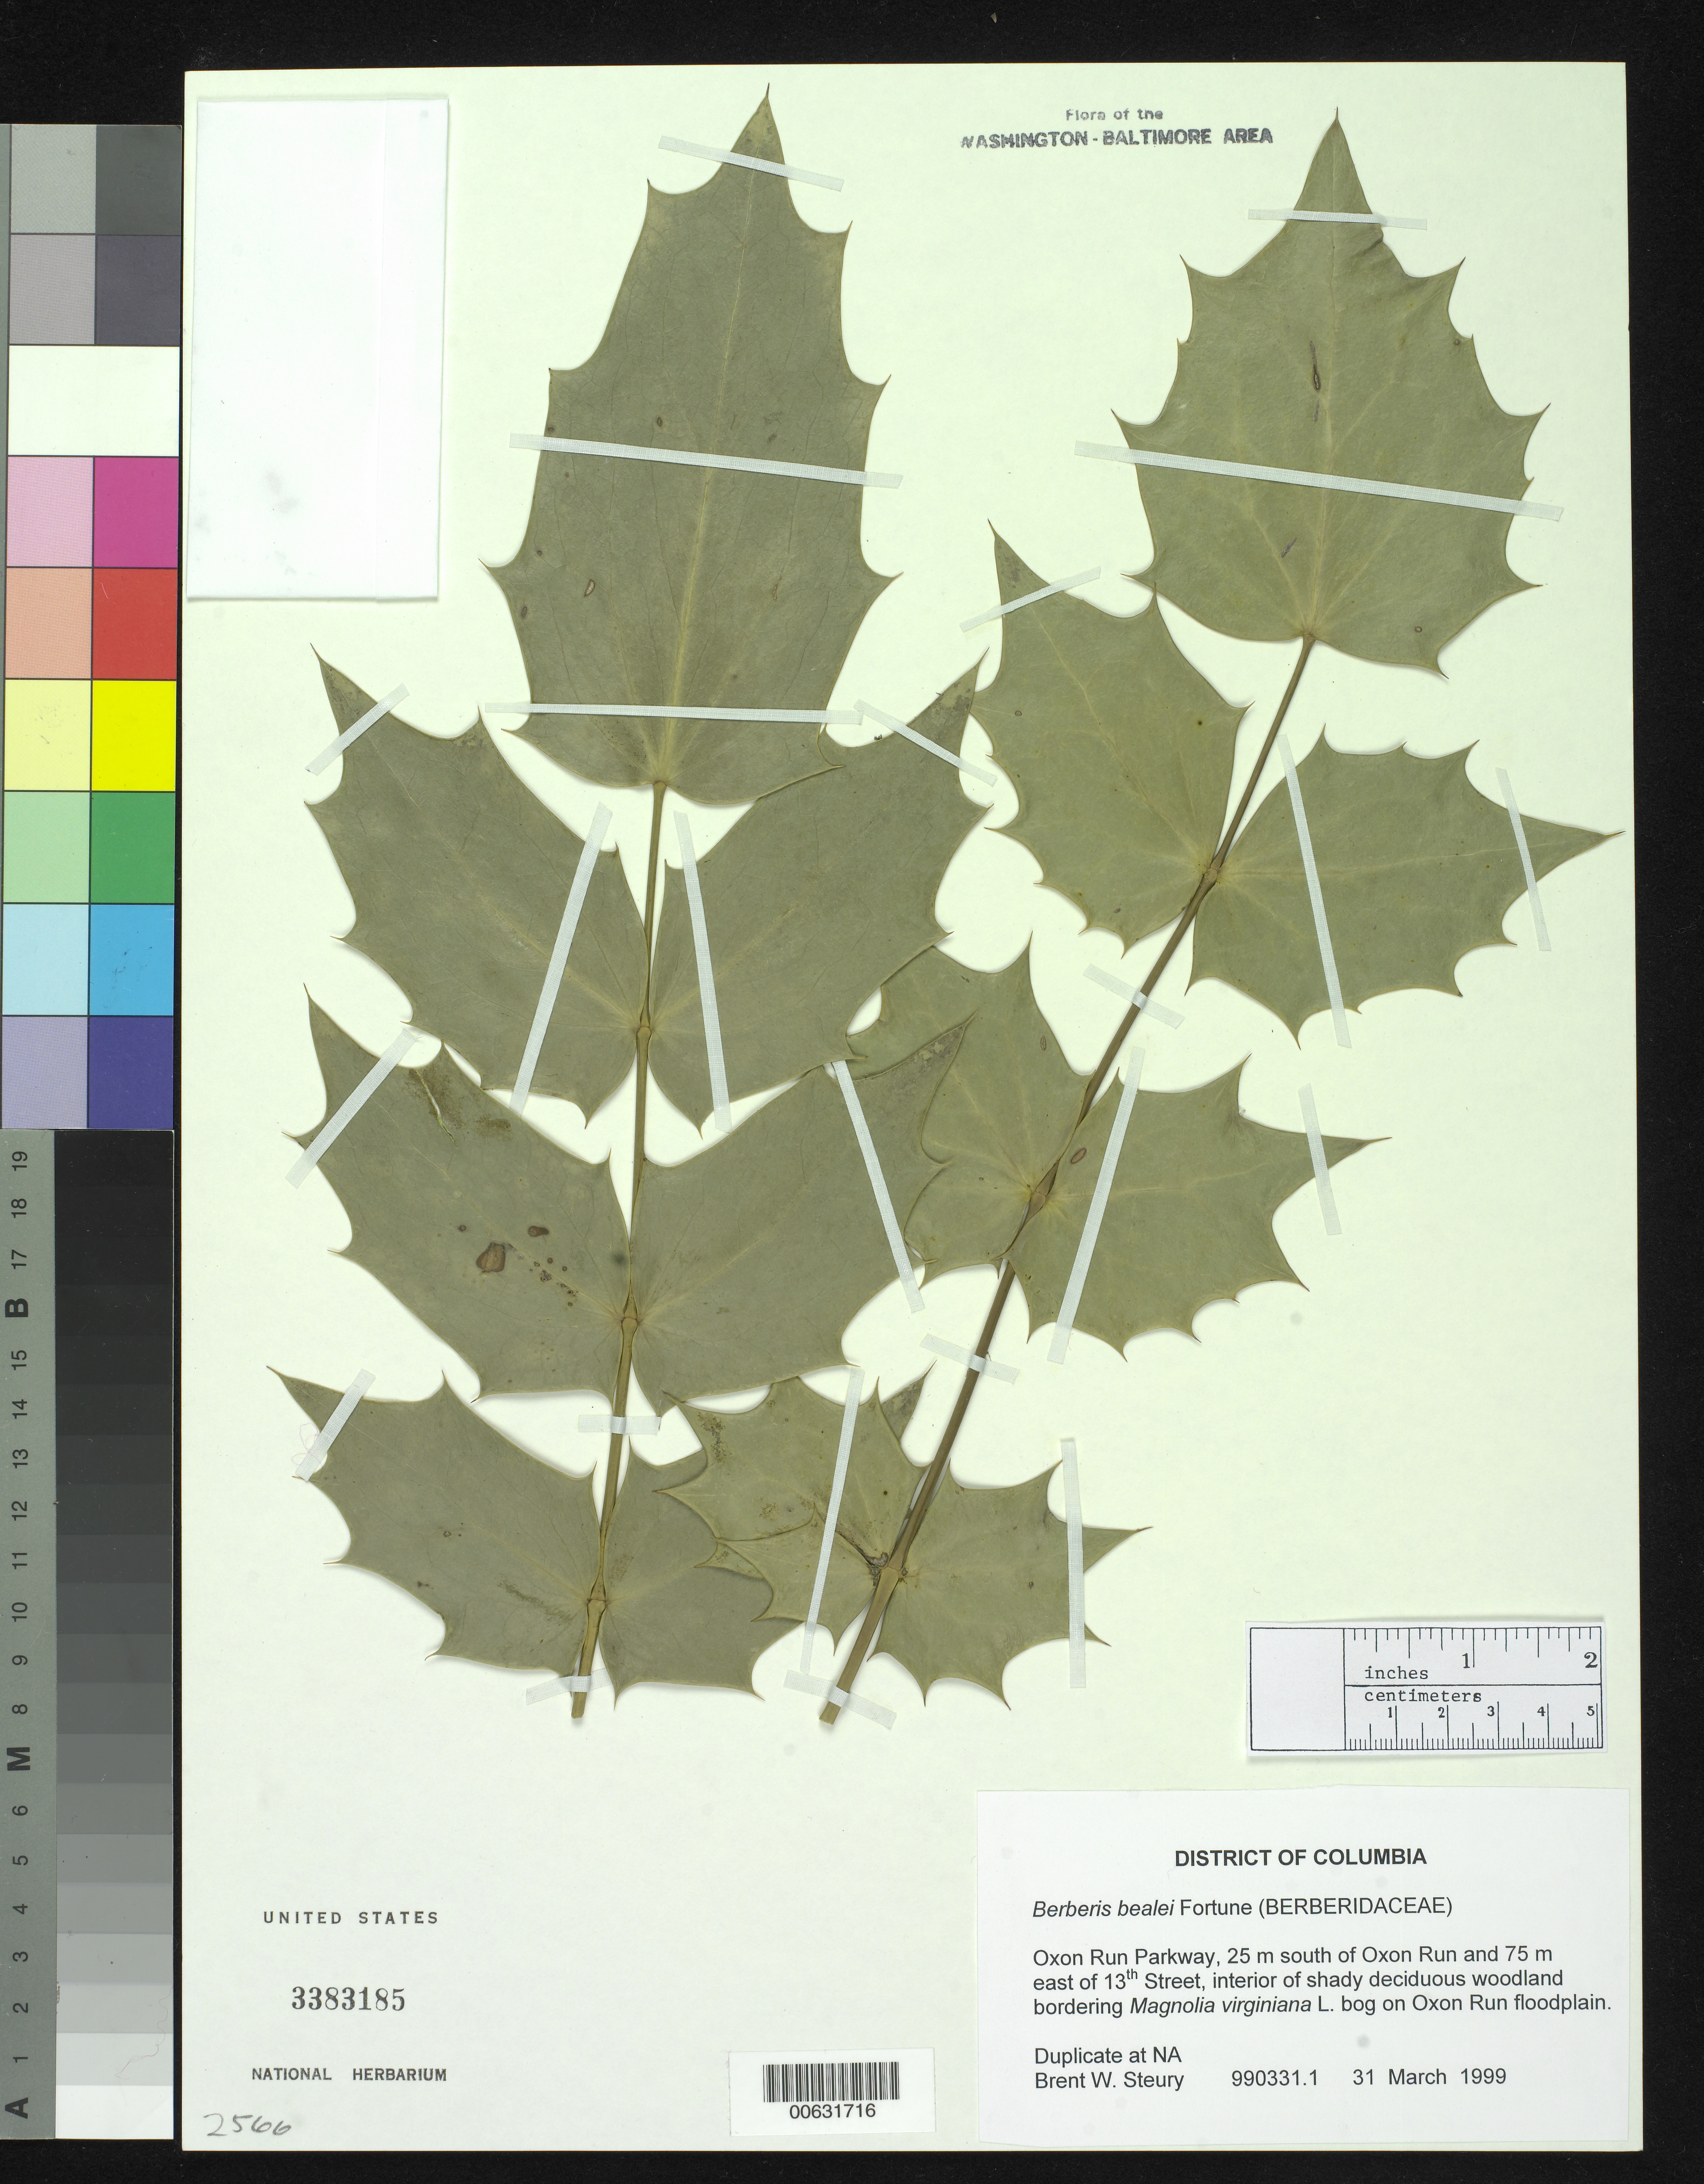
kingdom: Plantae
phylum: Tracheophyta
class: Magnoliopsida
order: Ranunculales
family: Berberidaceae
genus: Berberis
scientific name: Berberis bealei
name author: Fortune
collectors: B. Steury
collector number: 990331.1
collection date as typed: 31 Mar 1999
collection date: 1999-03-31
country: United States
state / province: District of Columbia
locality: Oxon Run Parkway, south of Oxon run and east of 13th St., on Oxon Run floodplain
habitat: interior of shady deciduous woodland bordering Magnolia virginiana bog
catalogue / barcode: US 3383185